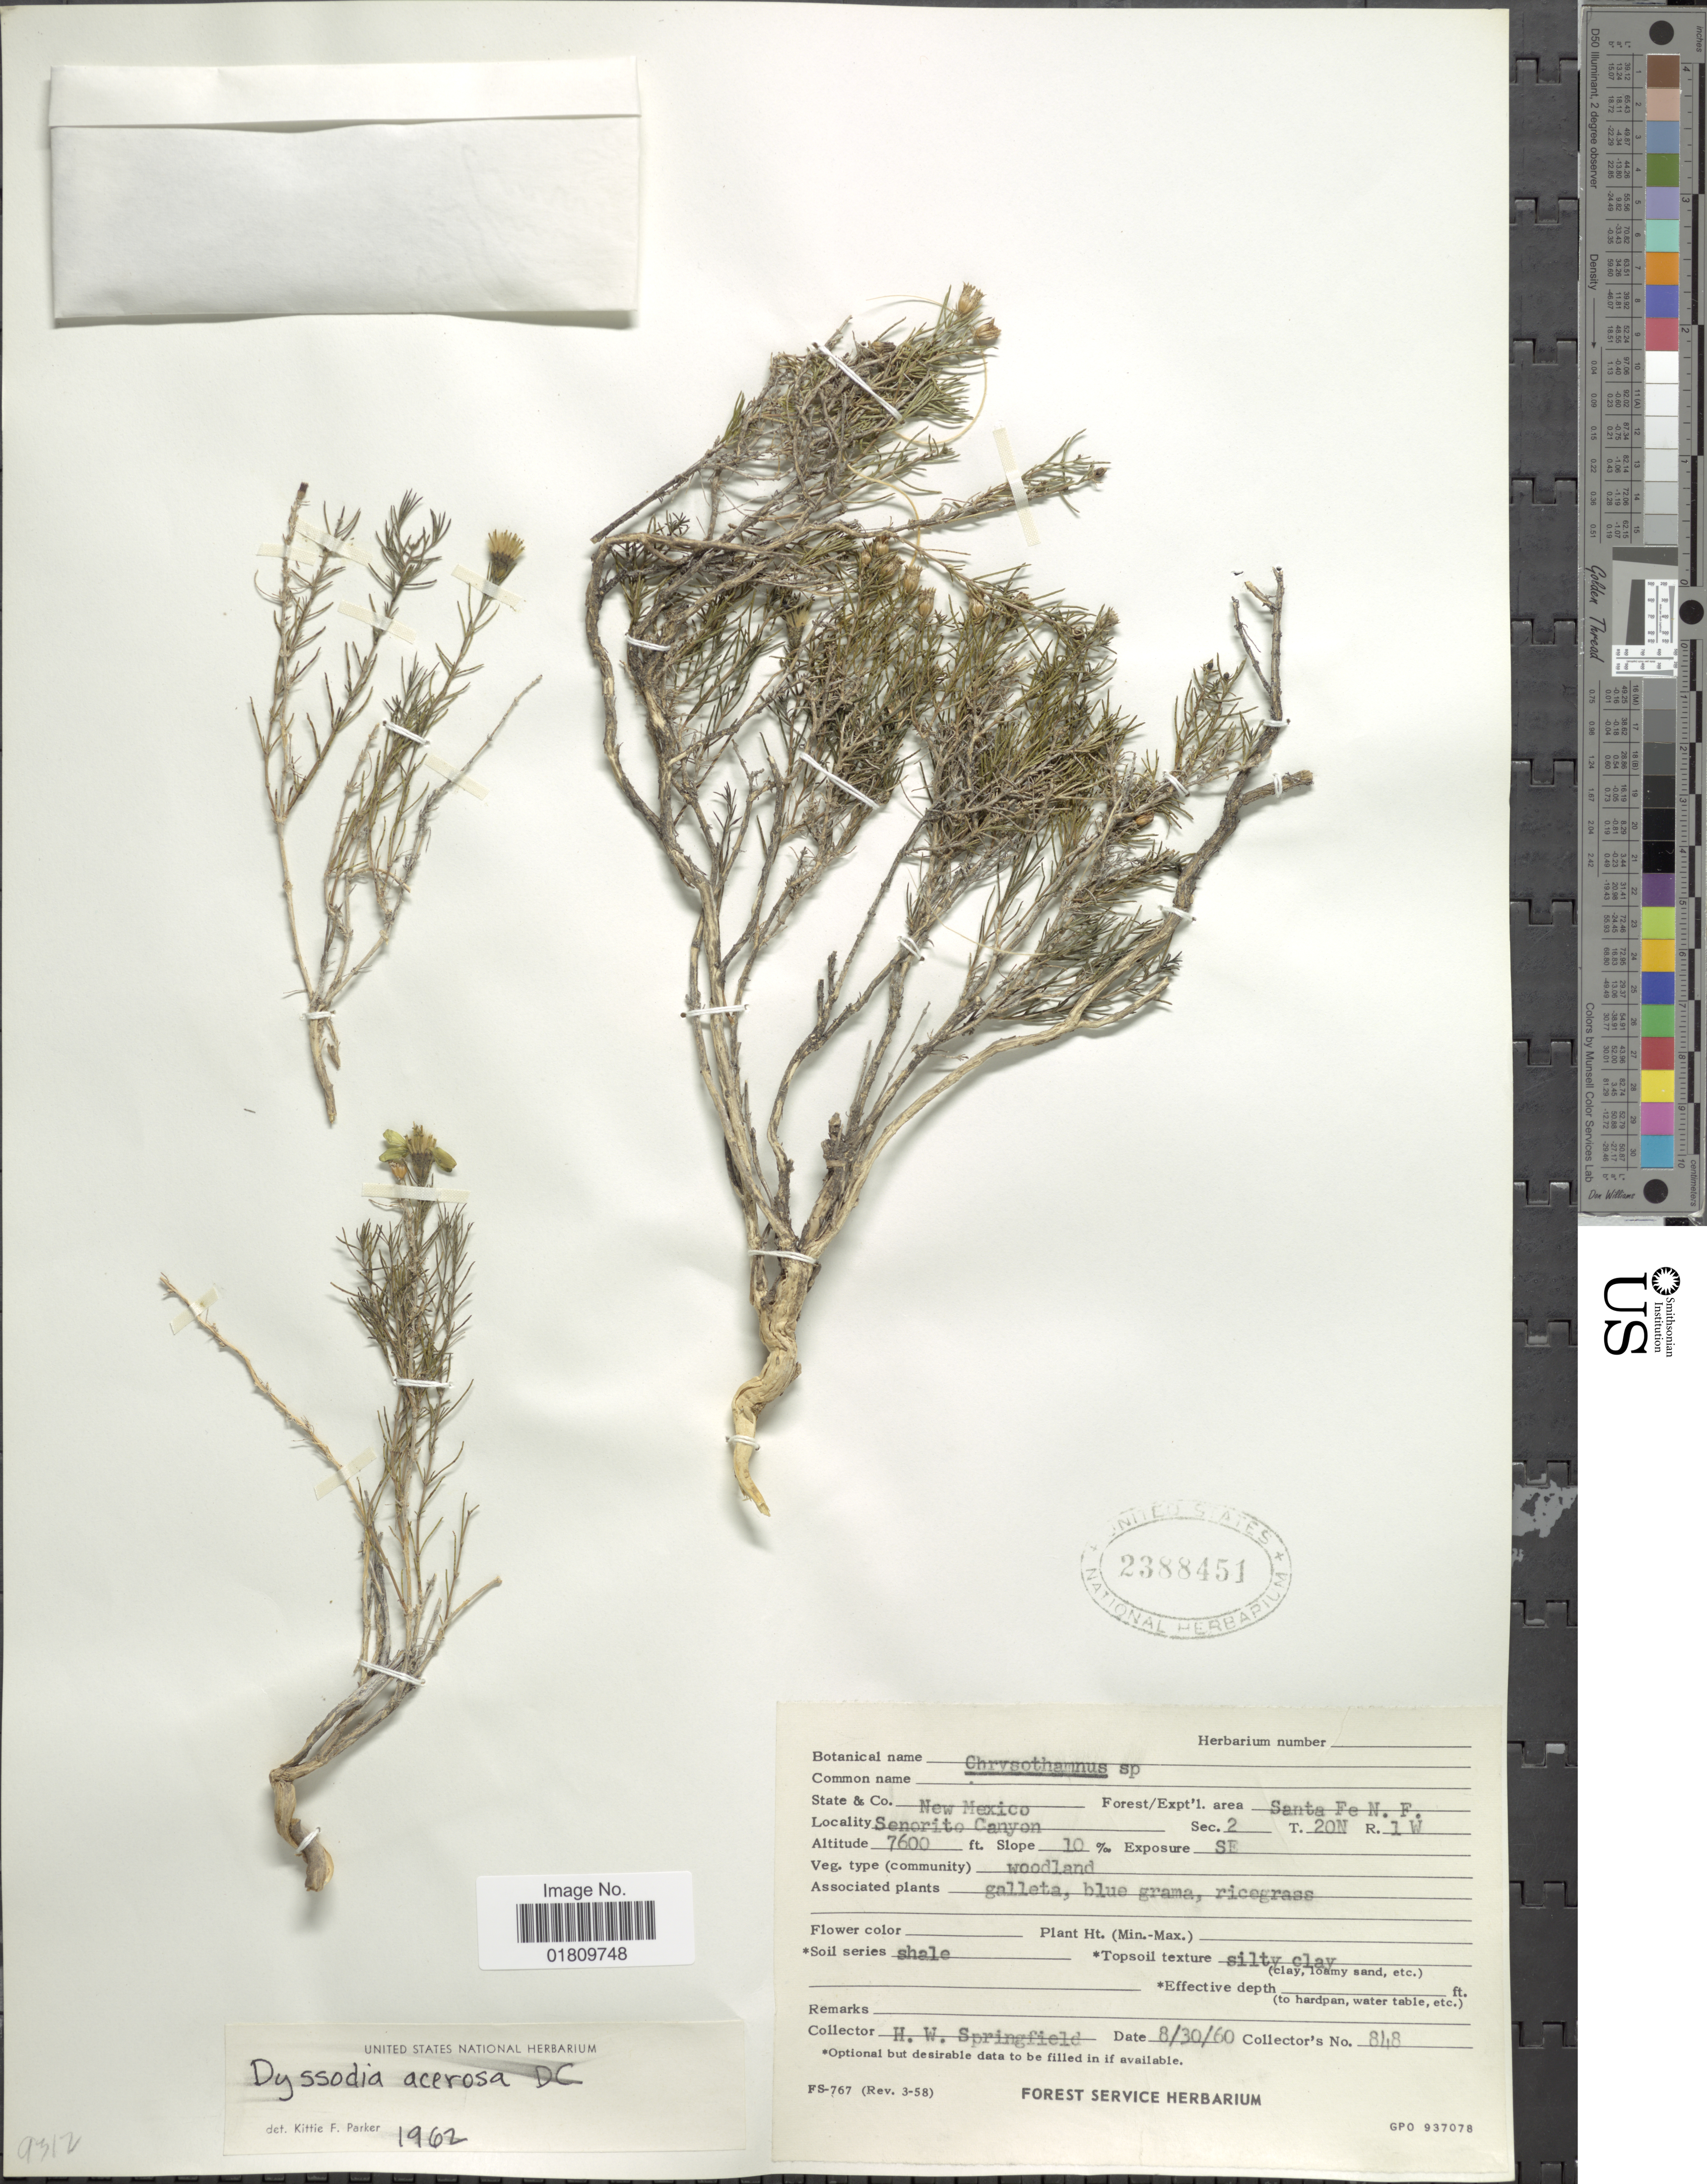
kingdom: Plantae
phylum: Tracheophyta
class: Magnoliopsida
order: Asterales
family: Asteraceae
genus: Thymophylla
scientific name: Thymophylla acerosa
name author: (DC.) Strother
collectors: H. Springfield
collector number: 848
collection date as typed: Transcribed d/m/y: 30/8/60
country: United States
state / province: New Mexico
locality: Santa Fe N.F., Senorito Canyon, woodland, Sec. 2, T. 20N, R1W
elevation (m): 2316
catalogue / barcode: US 2388451